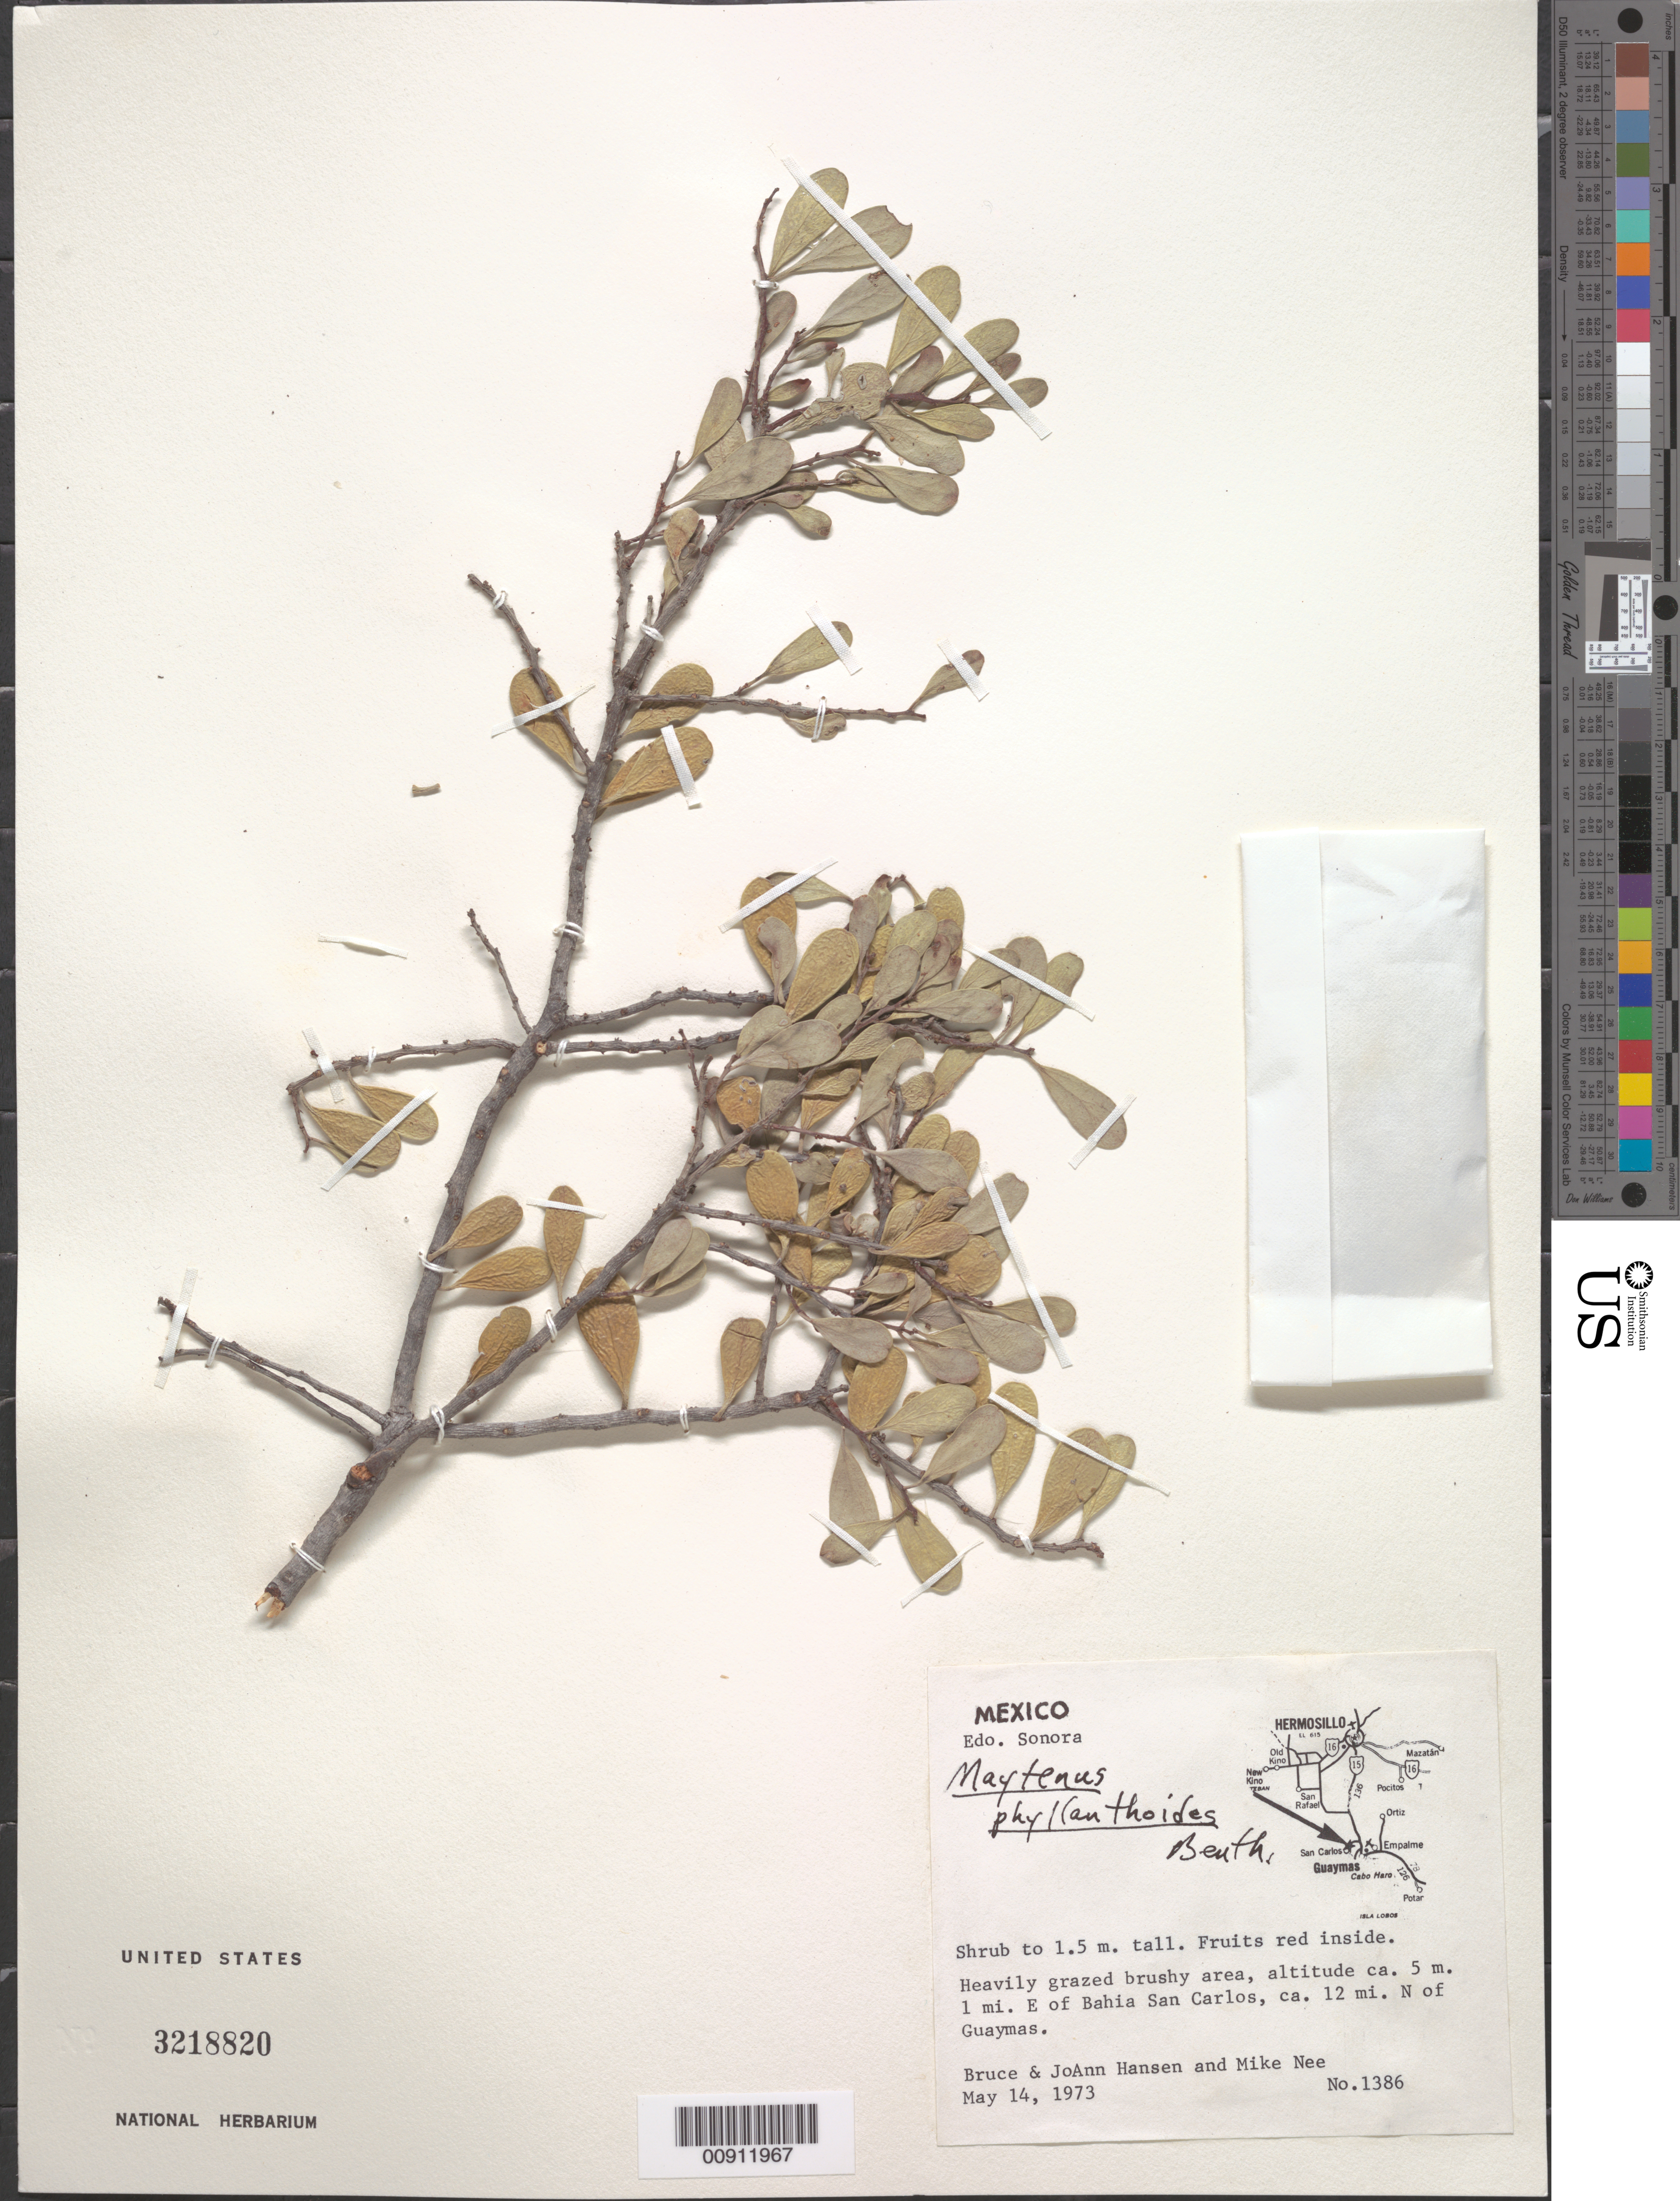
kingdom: Plantae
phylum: Tracheophyta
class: Magnoliopsida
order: Celastrales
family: Celastraceae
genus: Tricerma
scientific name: Tricerma phyllanthoides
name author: (Benth.) Lundell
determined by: Strong, Mark T., (BOT), Smithsonian Institution - National Museum of Natural History (UNITED STATES)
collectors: B. Hansen, J. Hansen & M. Nee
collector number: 1386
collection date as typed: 14 May 1973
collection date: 1973-05-14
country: Mexico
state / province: Sonora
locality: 1 mi. E of Bahía San Carlos, ca. 12 mi. N of Guaymas, Sonora.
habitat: Heavily grazed brushy area.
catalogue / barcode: US 3218820